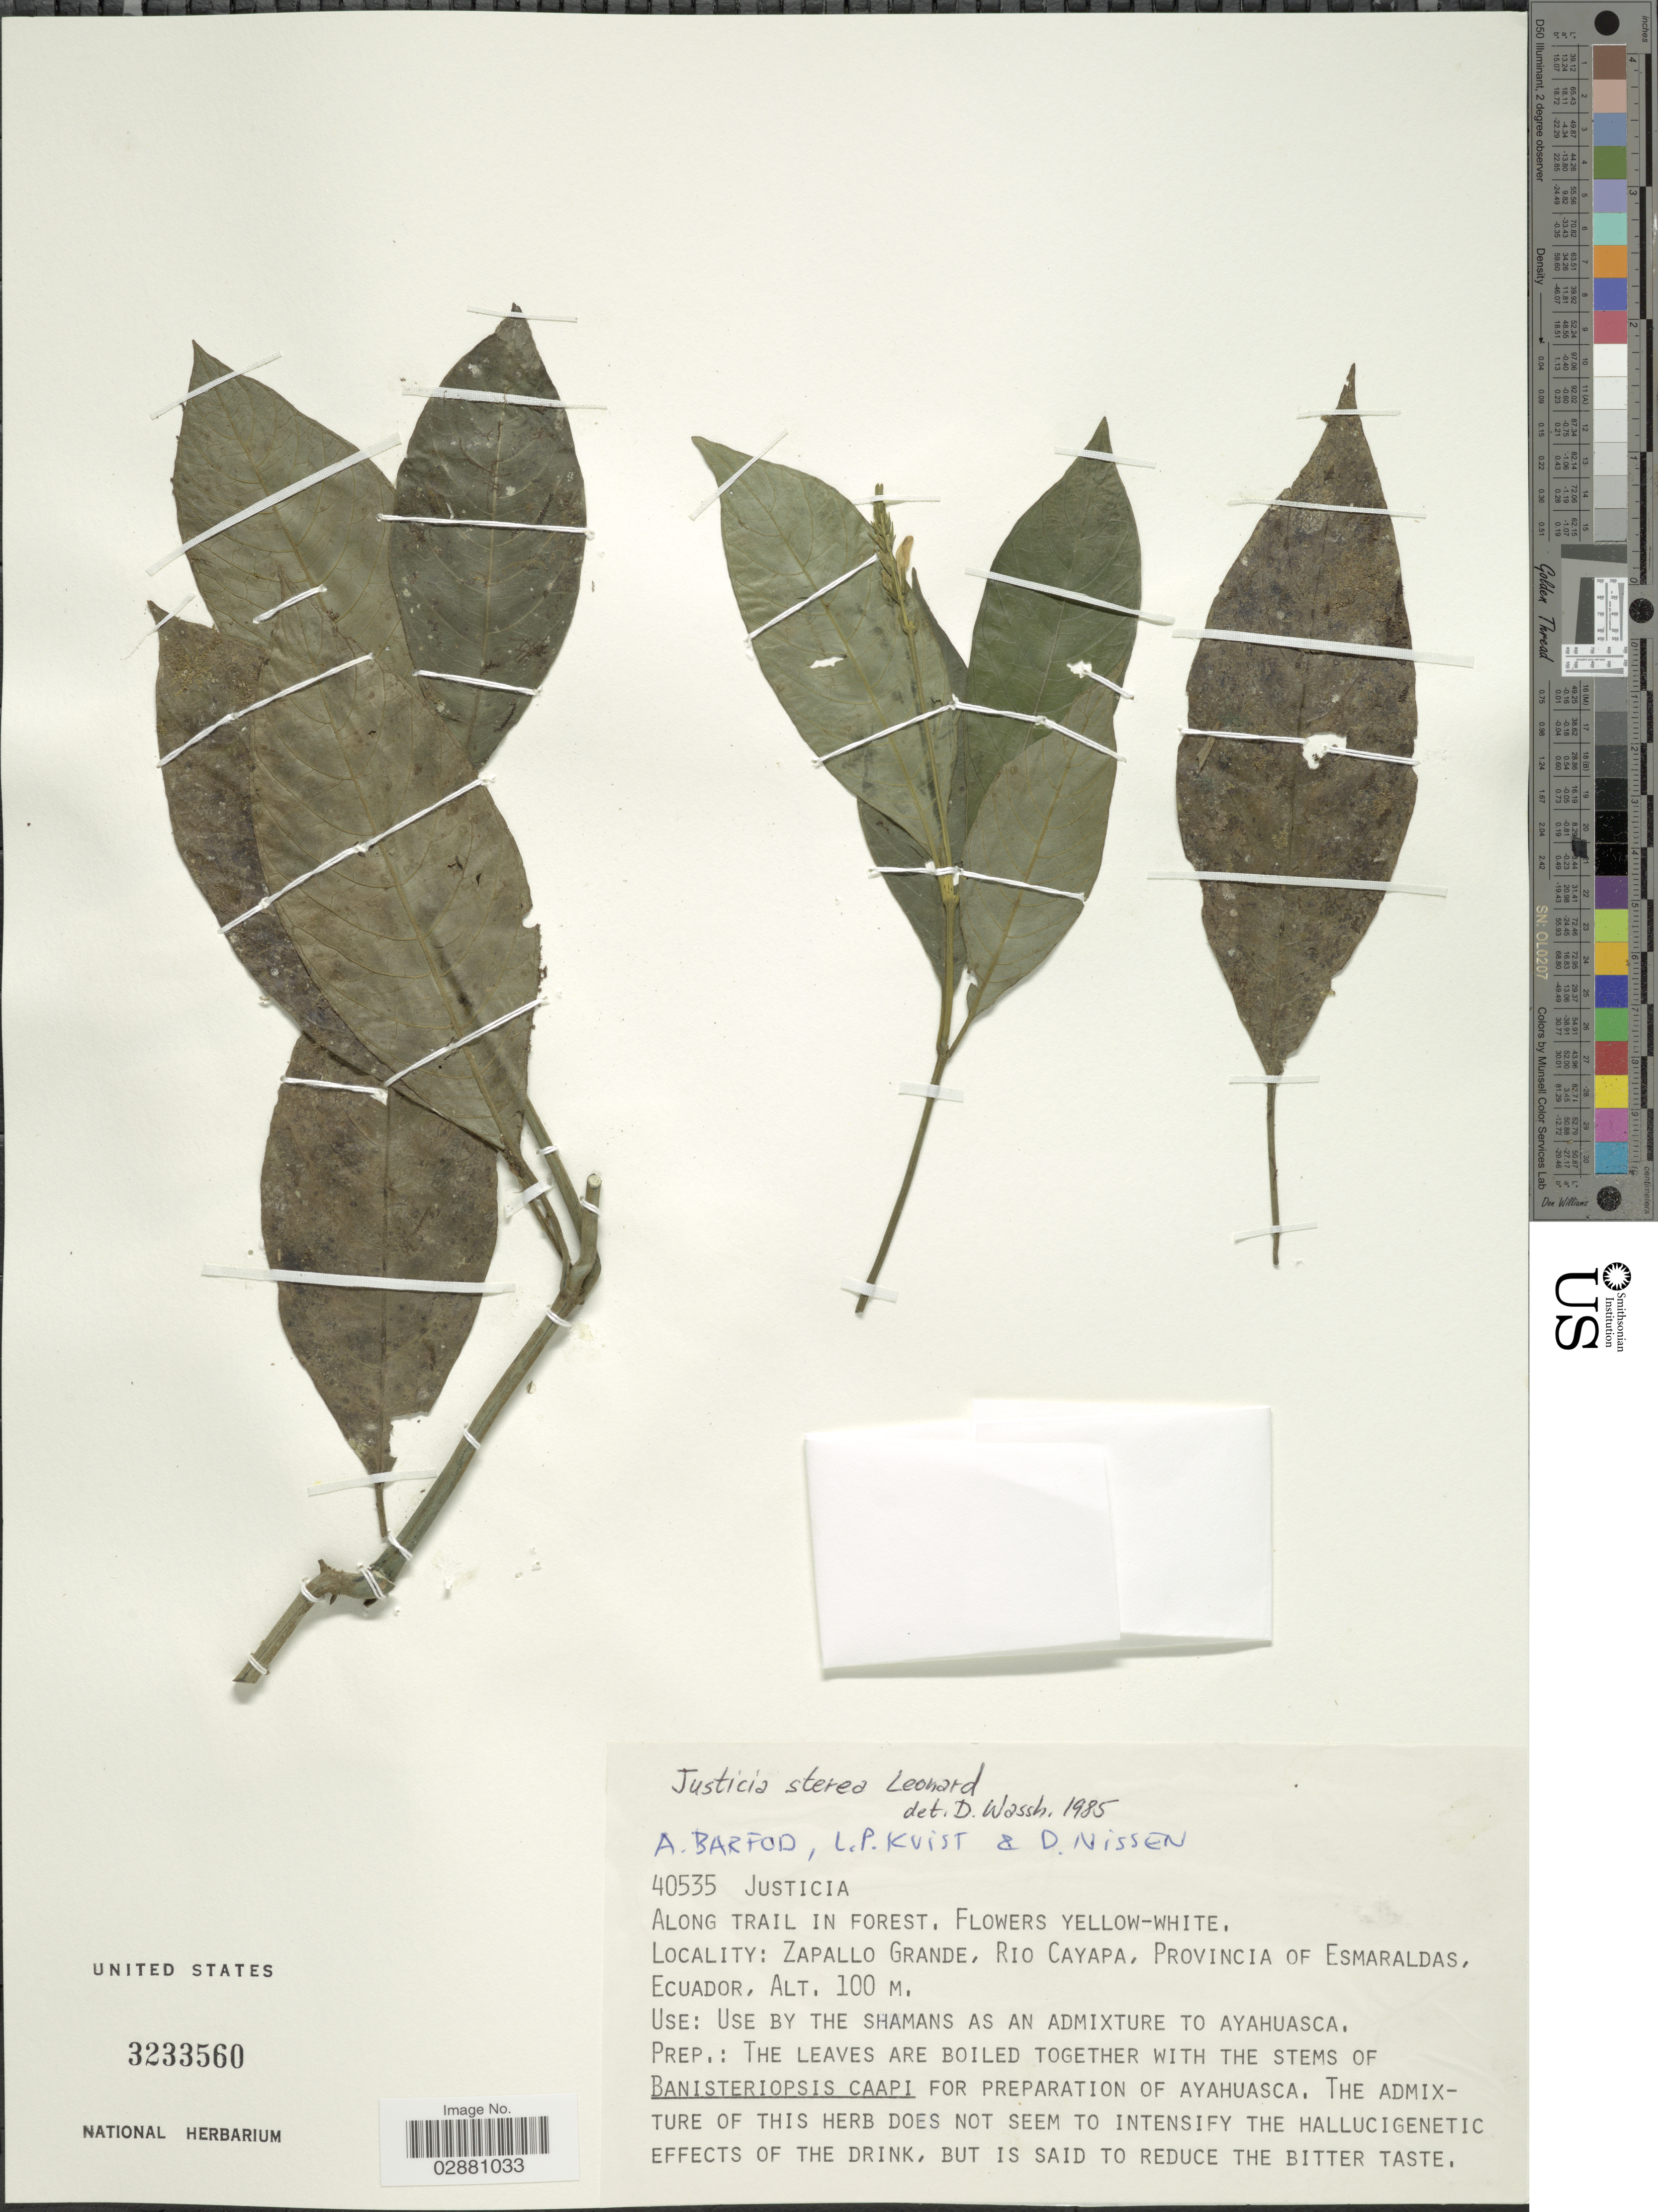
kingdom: Plantae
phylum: Tracheophyta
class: Magnoliopsida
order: Lamiales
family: Acanthaceae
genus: Justicia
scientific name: Justicia sterea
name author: Leonard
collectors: A. Barfod, L. P. Kvist & D. Nissen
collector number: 40535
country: Ecuador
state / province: Esmeraldas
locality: Zapallo Grande, Rio Cayapa, Provincia of Esmeraldas.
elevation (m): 100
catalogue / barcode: US 3233560